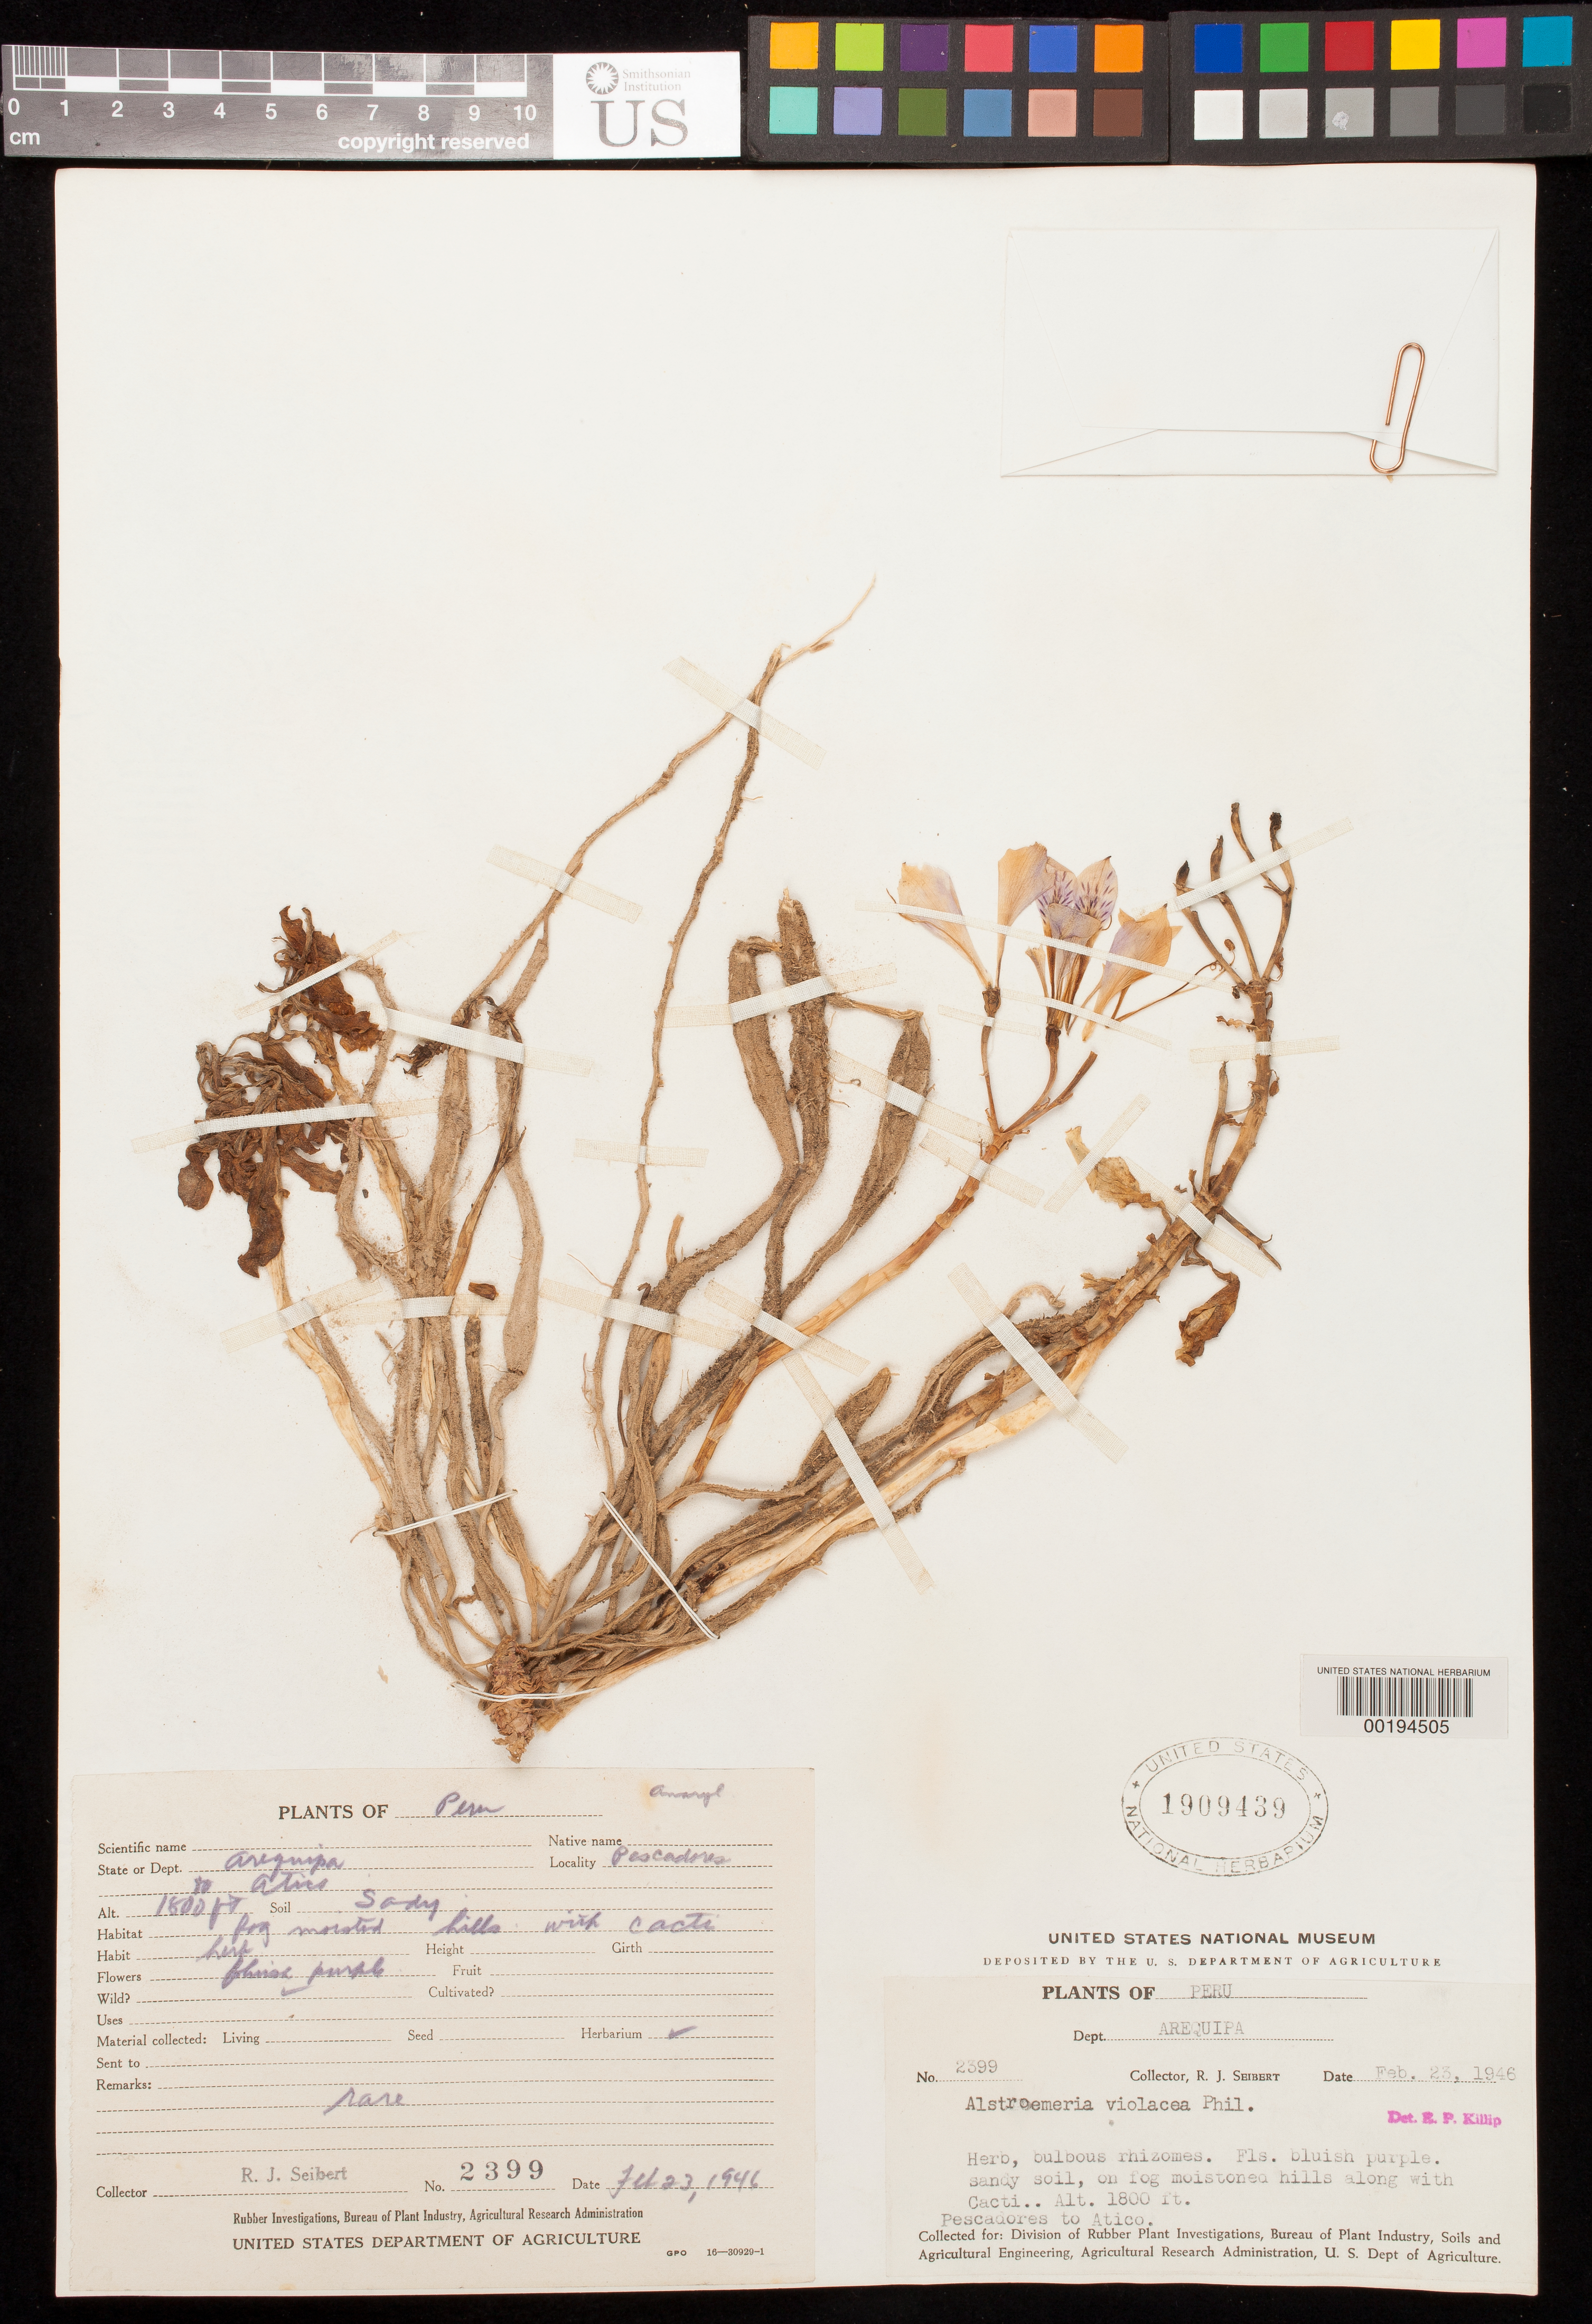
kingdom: Plantae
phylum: Tracheophyta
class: Liliopsida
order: Liliales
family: Alstroemeriaceae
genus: Alstroemeria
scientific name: Alstroemeria violacea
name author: Phil.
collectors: R. J. Seibert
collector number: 2399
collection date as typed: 23 Feb 1946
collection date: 1946-02-23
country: Peru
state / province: Arequipa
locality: Pescordores to Atico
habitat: Sandy soil, on fog moistoned hills along with cacti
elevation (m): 549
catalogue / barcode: US 1909439